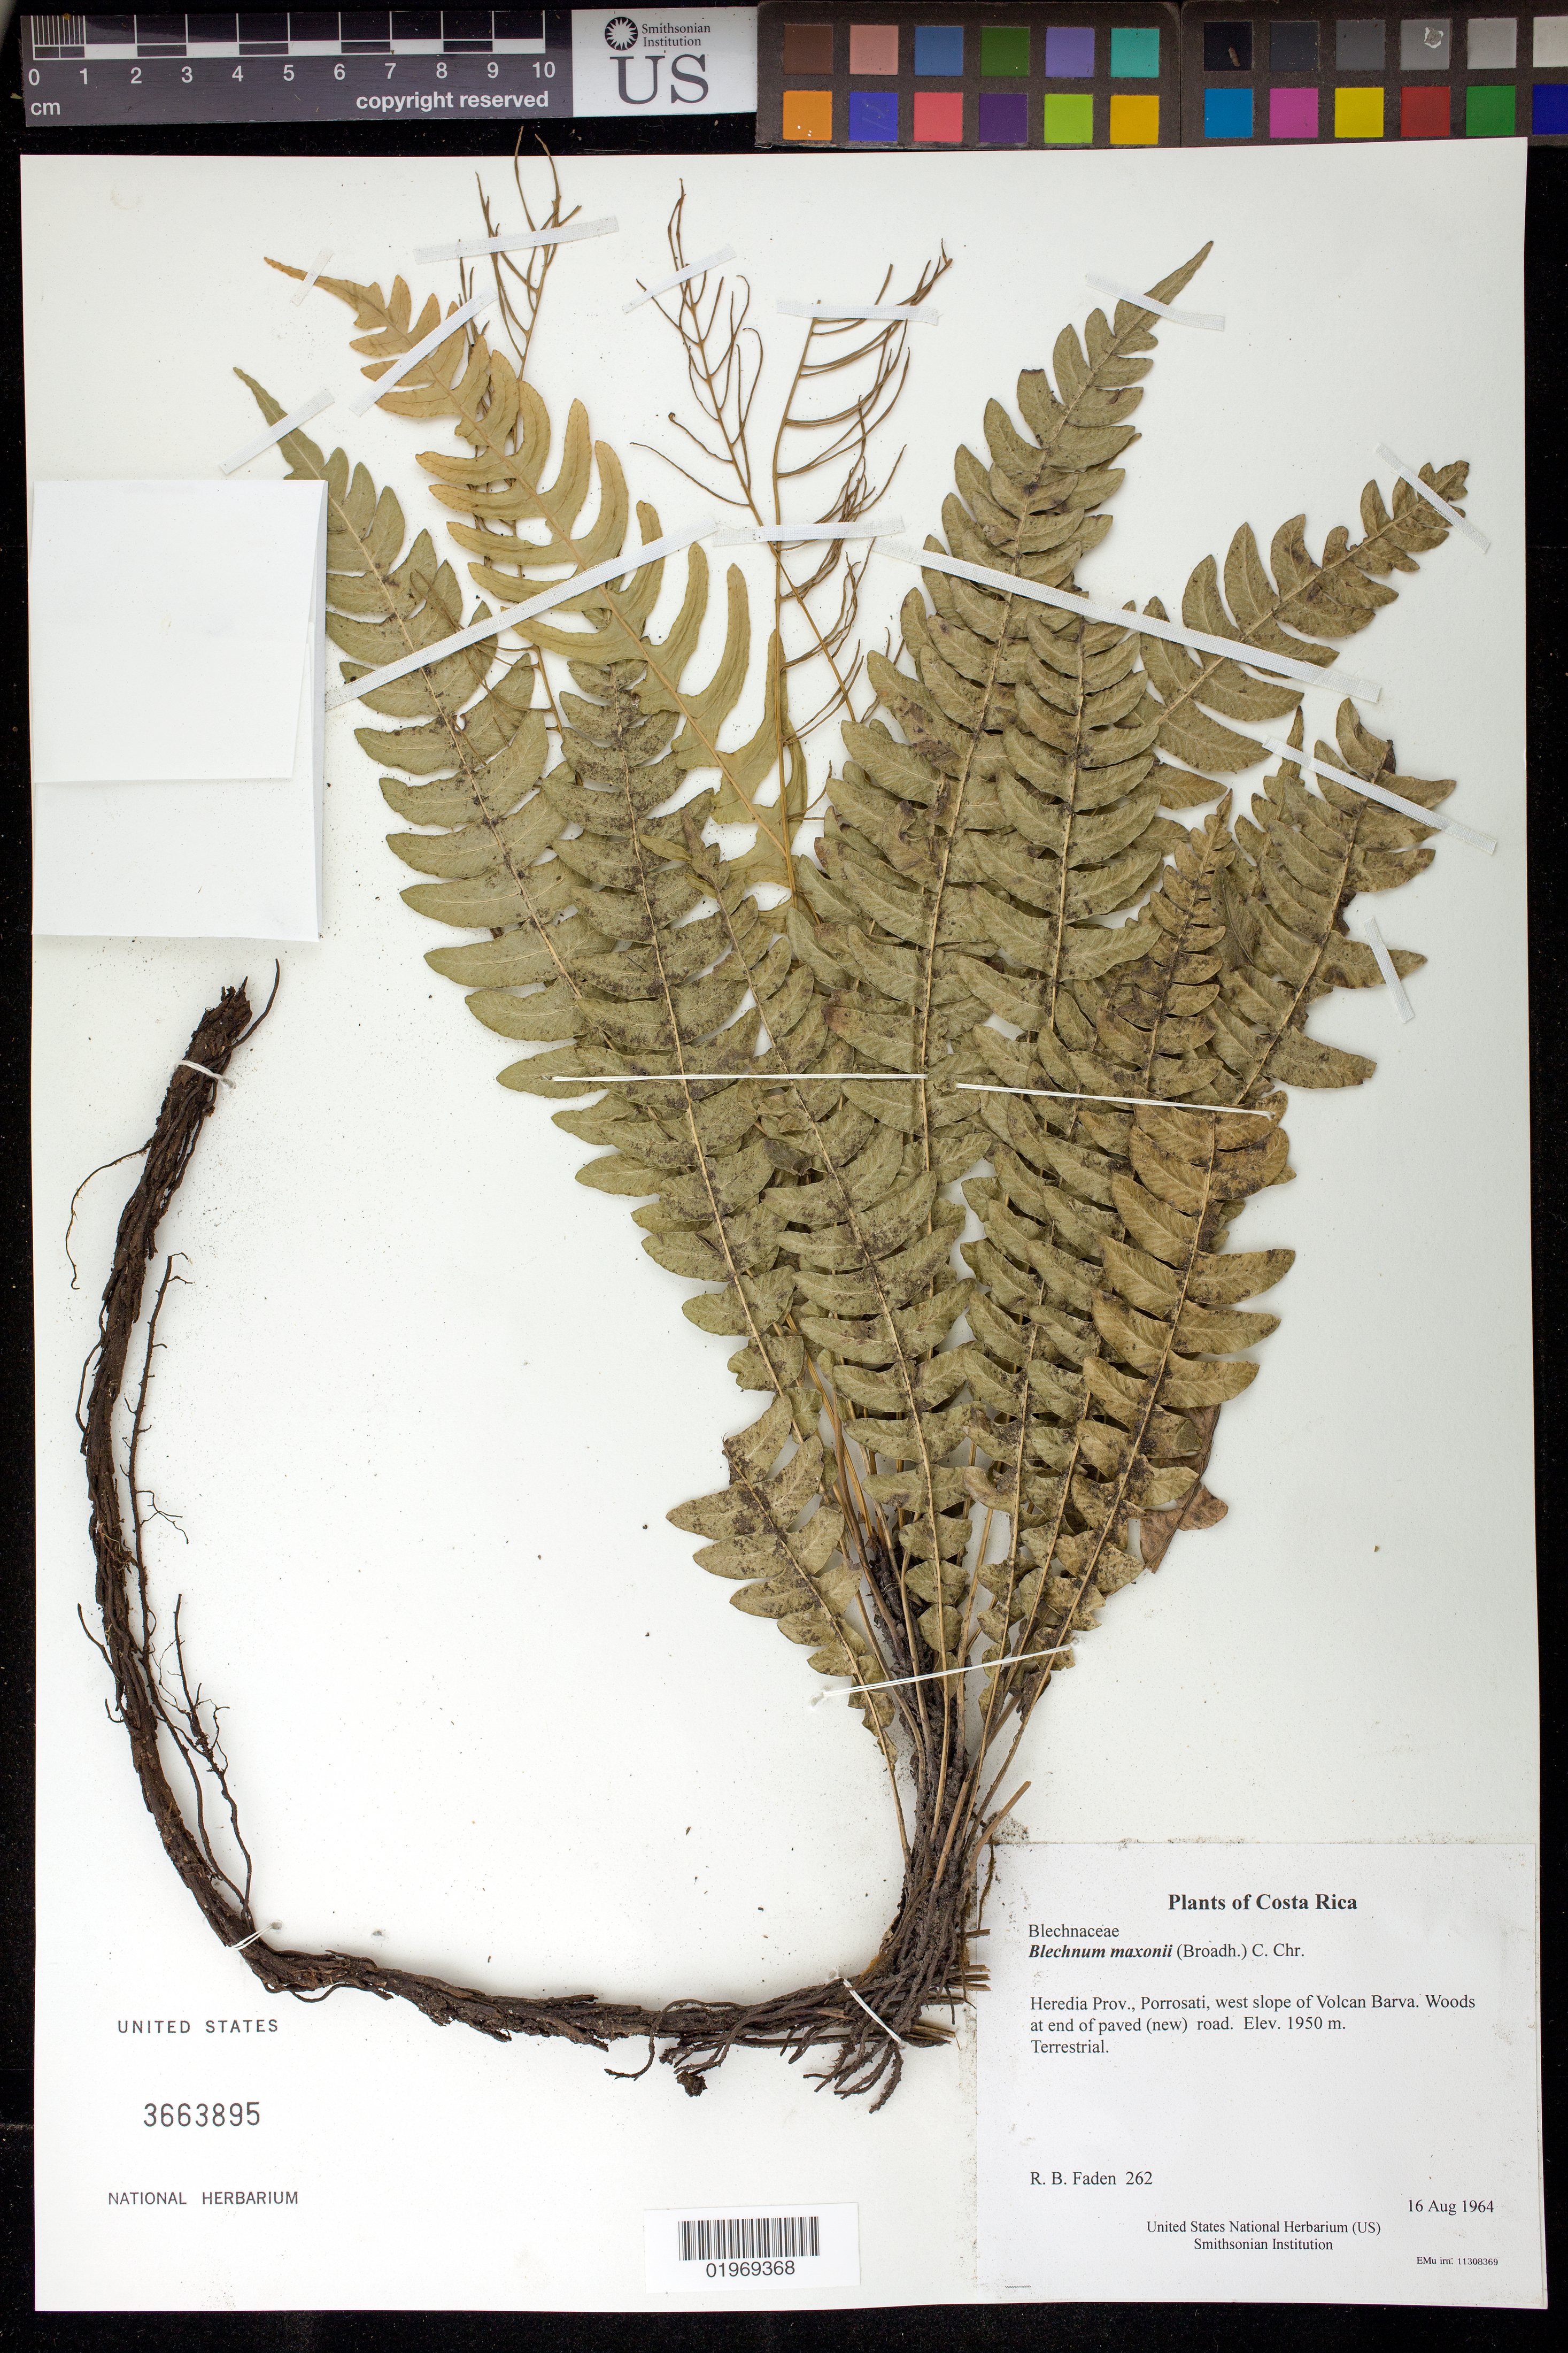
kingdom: Plantae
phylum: Tracheophyta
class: Polypodiopsida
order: Polypodiales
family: Blechnaceae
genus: Blechnum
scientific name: Blechnum l'herminieri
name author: (Bory) C. Chr.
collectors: R. B. Faden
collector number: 262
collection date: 1964-08-16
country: Costa Rica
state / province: Heredia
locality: Porrosati, west slope of Volcan Barva. Woods at end of paved (new) road.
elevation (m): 1950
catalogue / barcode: US 3663895